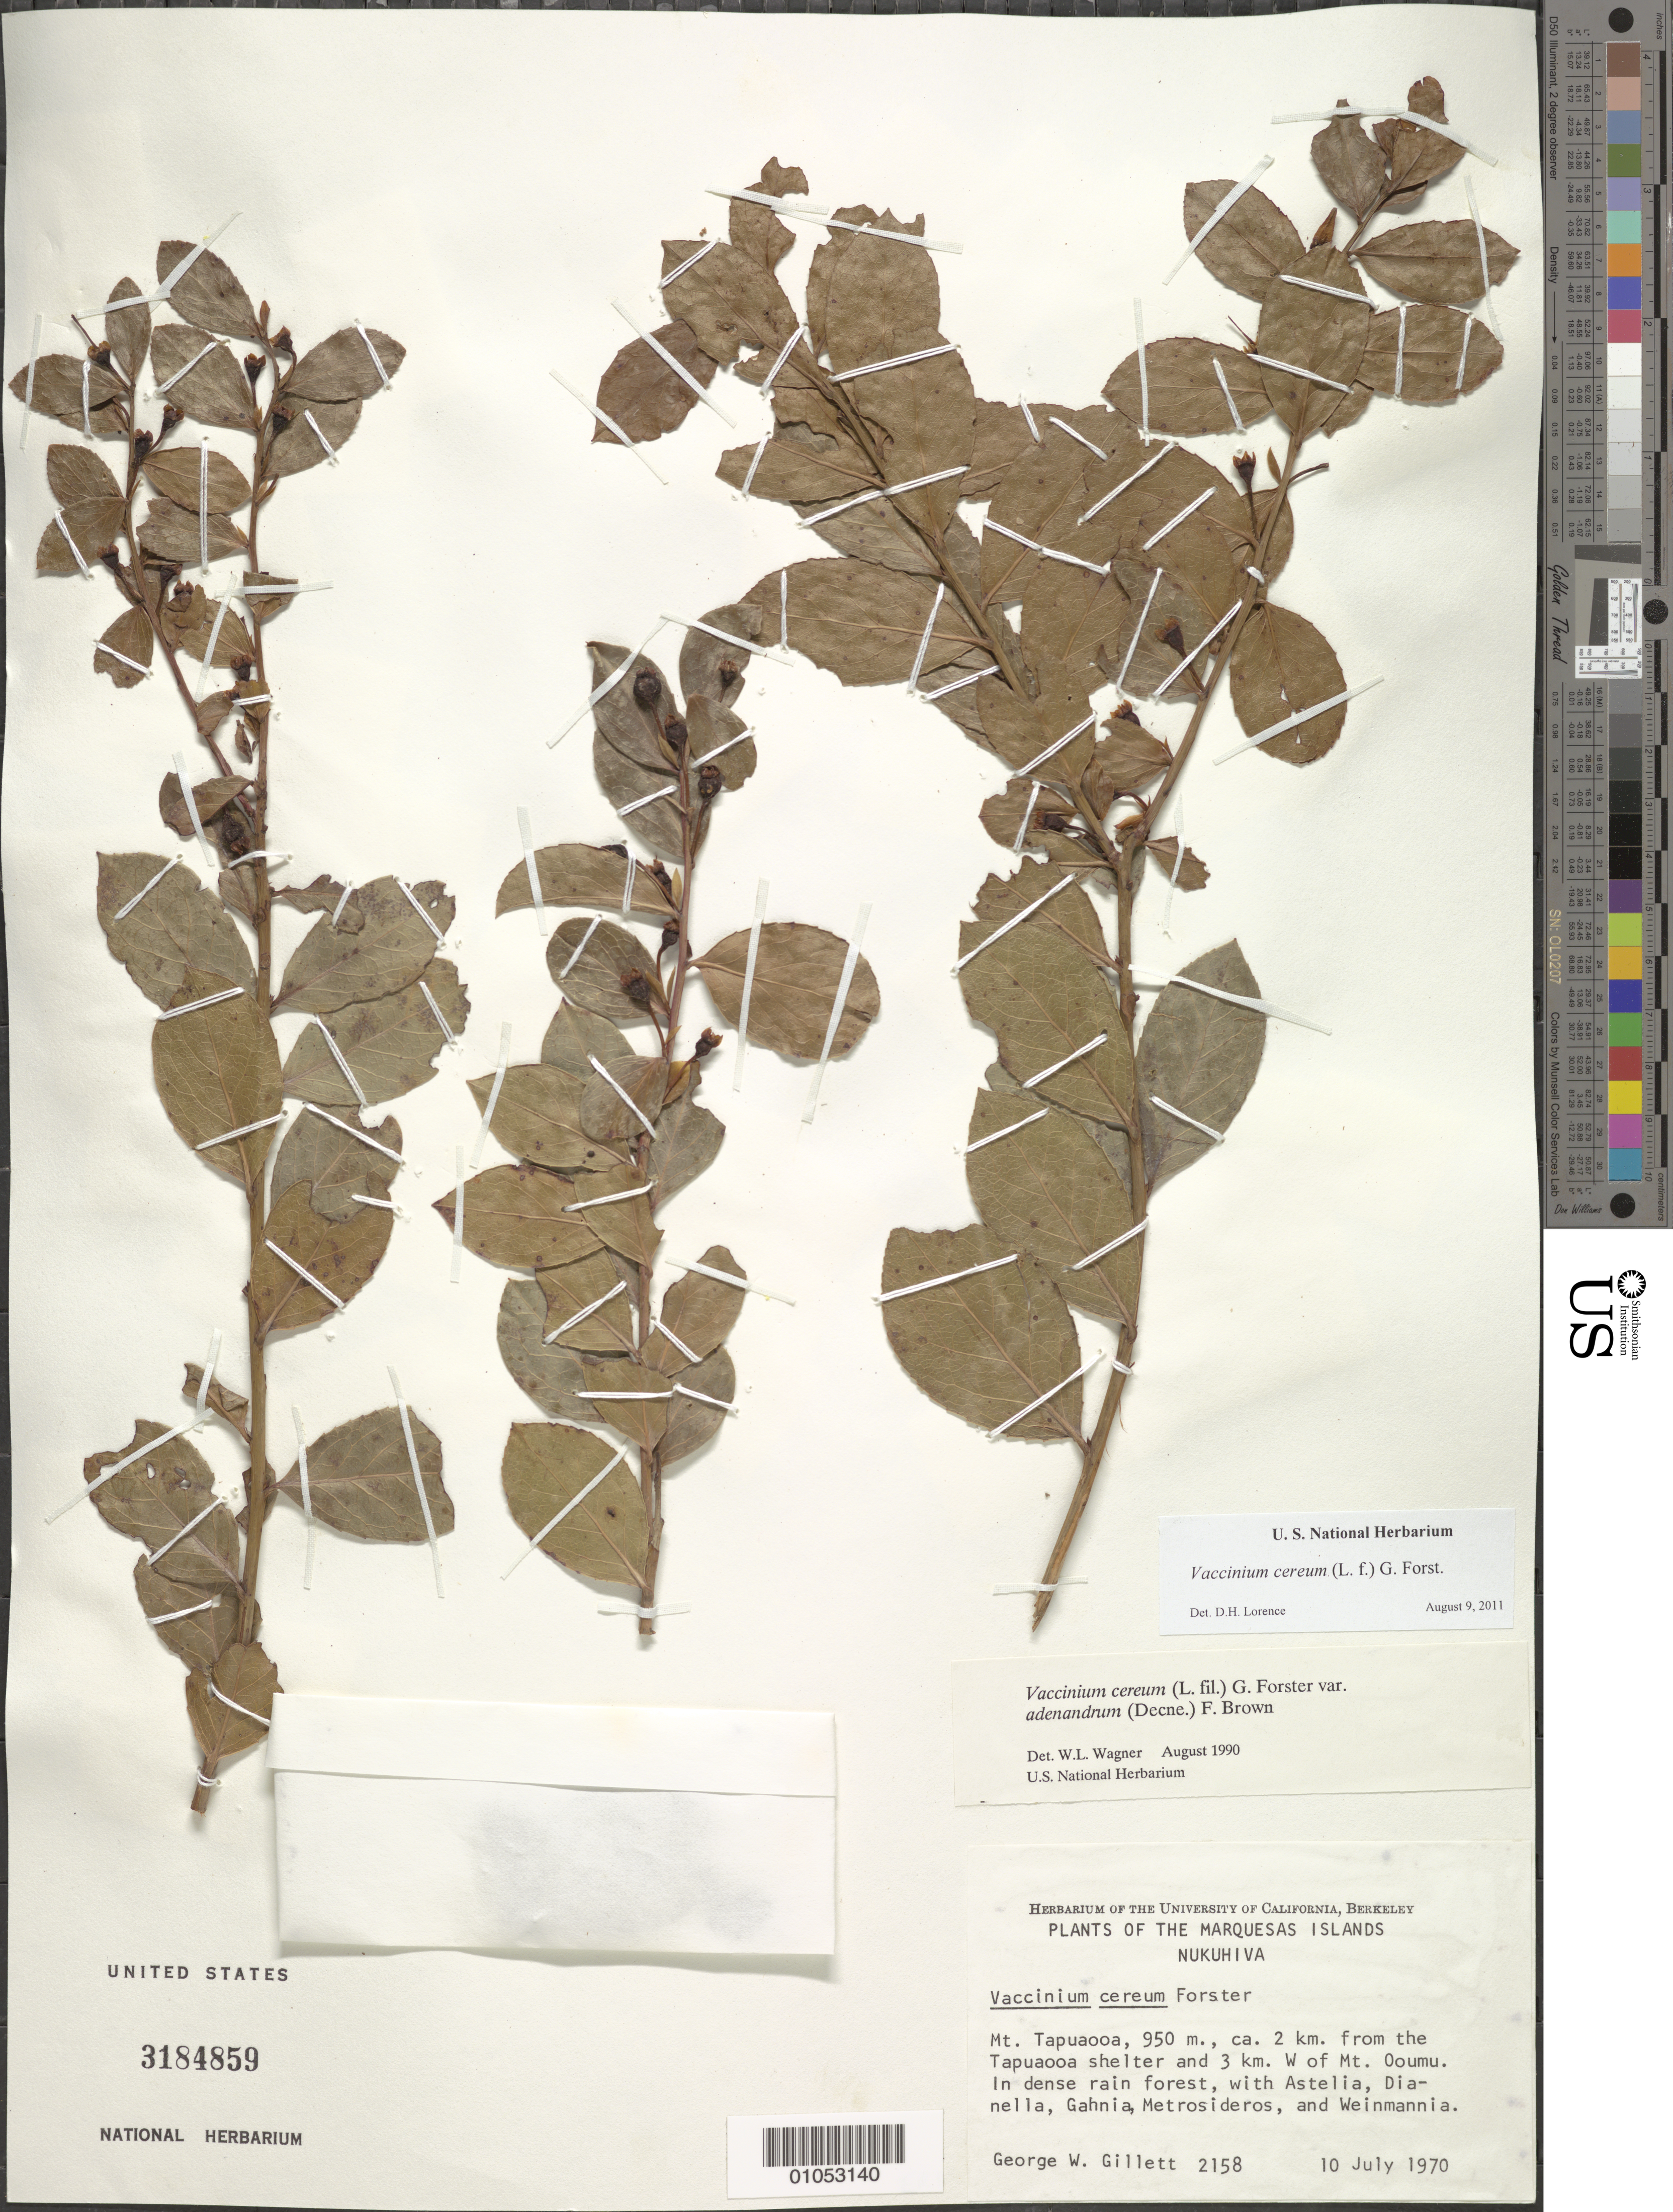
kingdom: Plantae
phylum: Tracheophyta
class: Magnoliopsida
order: Ericales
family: Ericaceae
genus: Vaccinium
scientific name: Vaccinium cereum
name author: (L. f.) G. Forst.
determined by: Lorence, David H., (PTBG), National Tropical Botanical Garden (UNITED STATES)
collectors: G. Gillett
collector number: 2158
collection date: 1970-07-10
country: French Polynesia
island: Nuku Hiva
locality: Mt. Tapuaooa, about 2 km from Tapuaooa shelter and 3 km W of Mt. Ooumu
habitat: In dense rain forest with Astelia, Dianella, Gahnia, Metrosideros, and Weinmannia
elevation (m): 950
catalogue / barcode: US 3184859